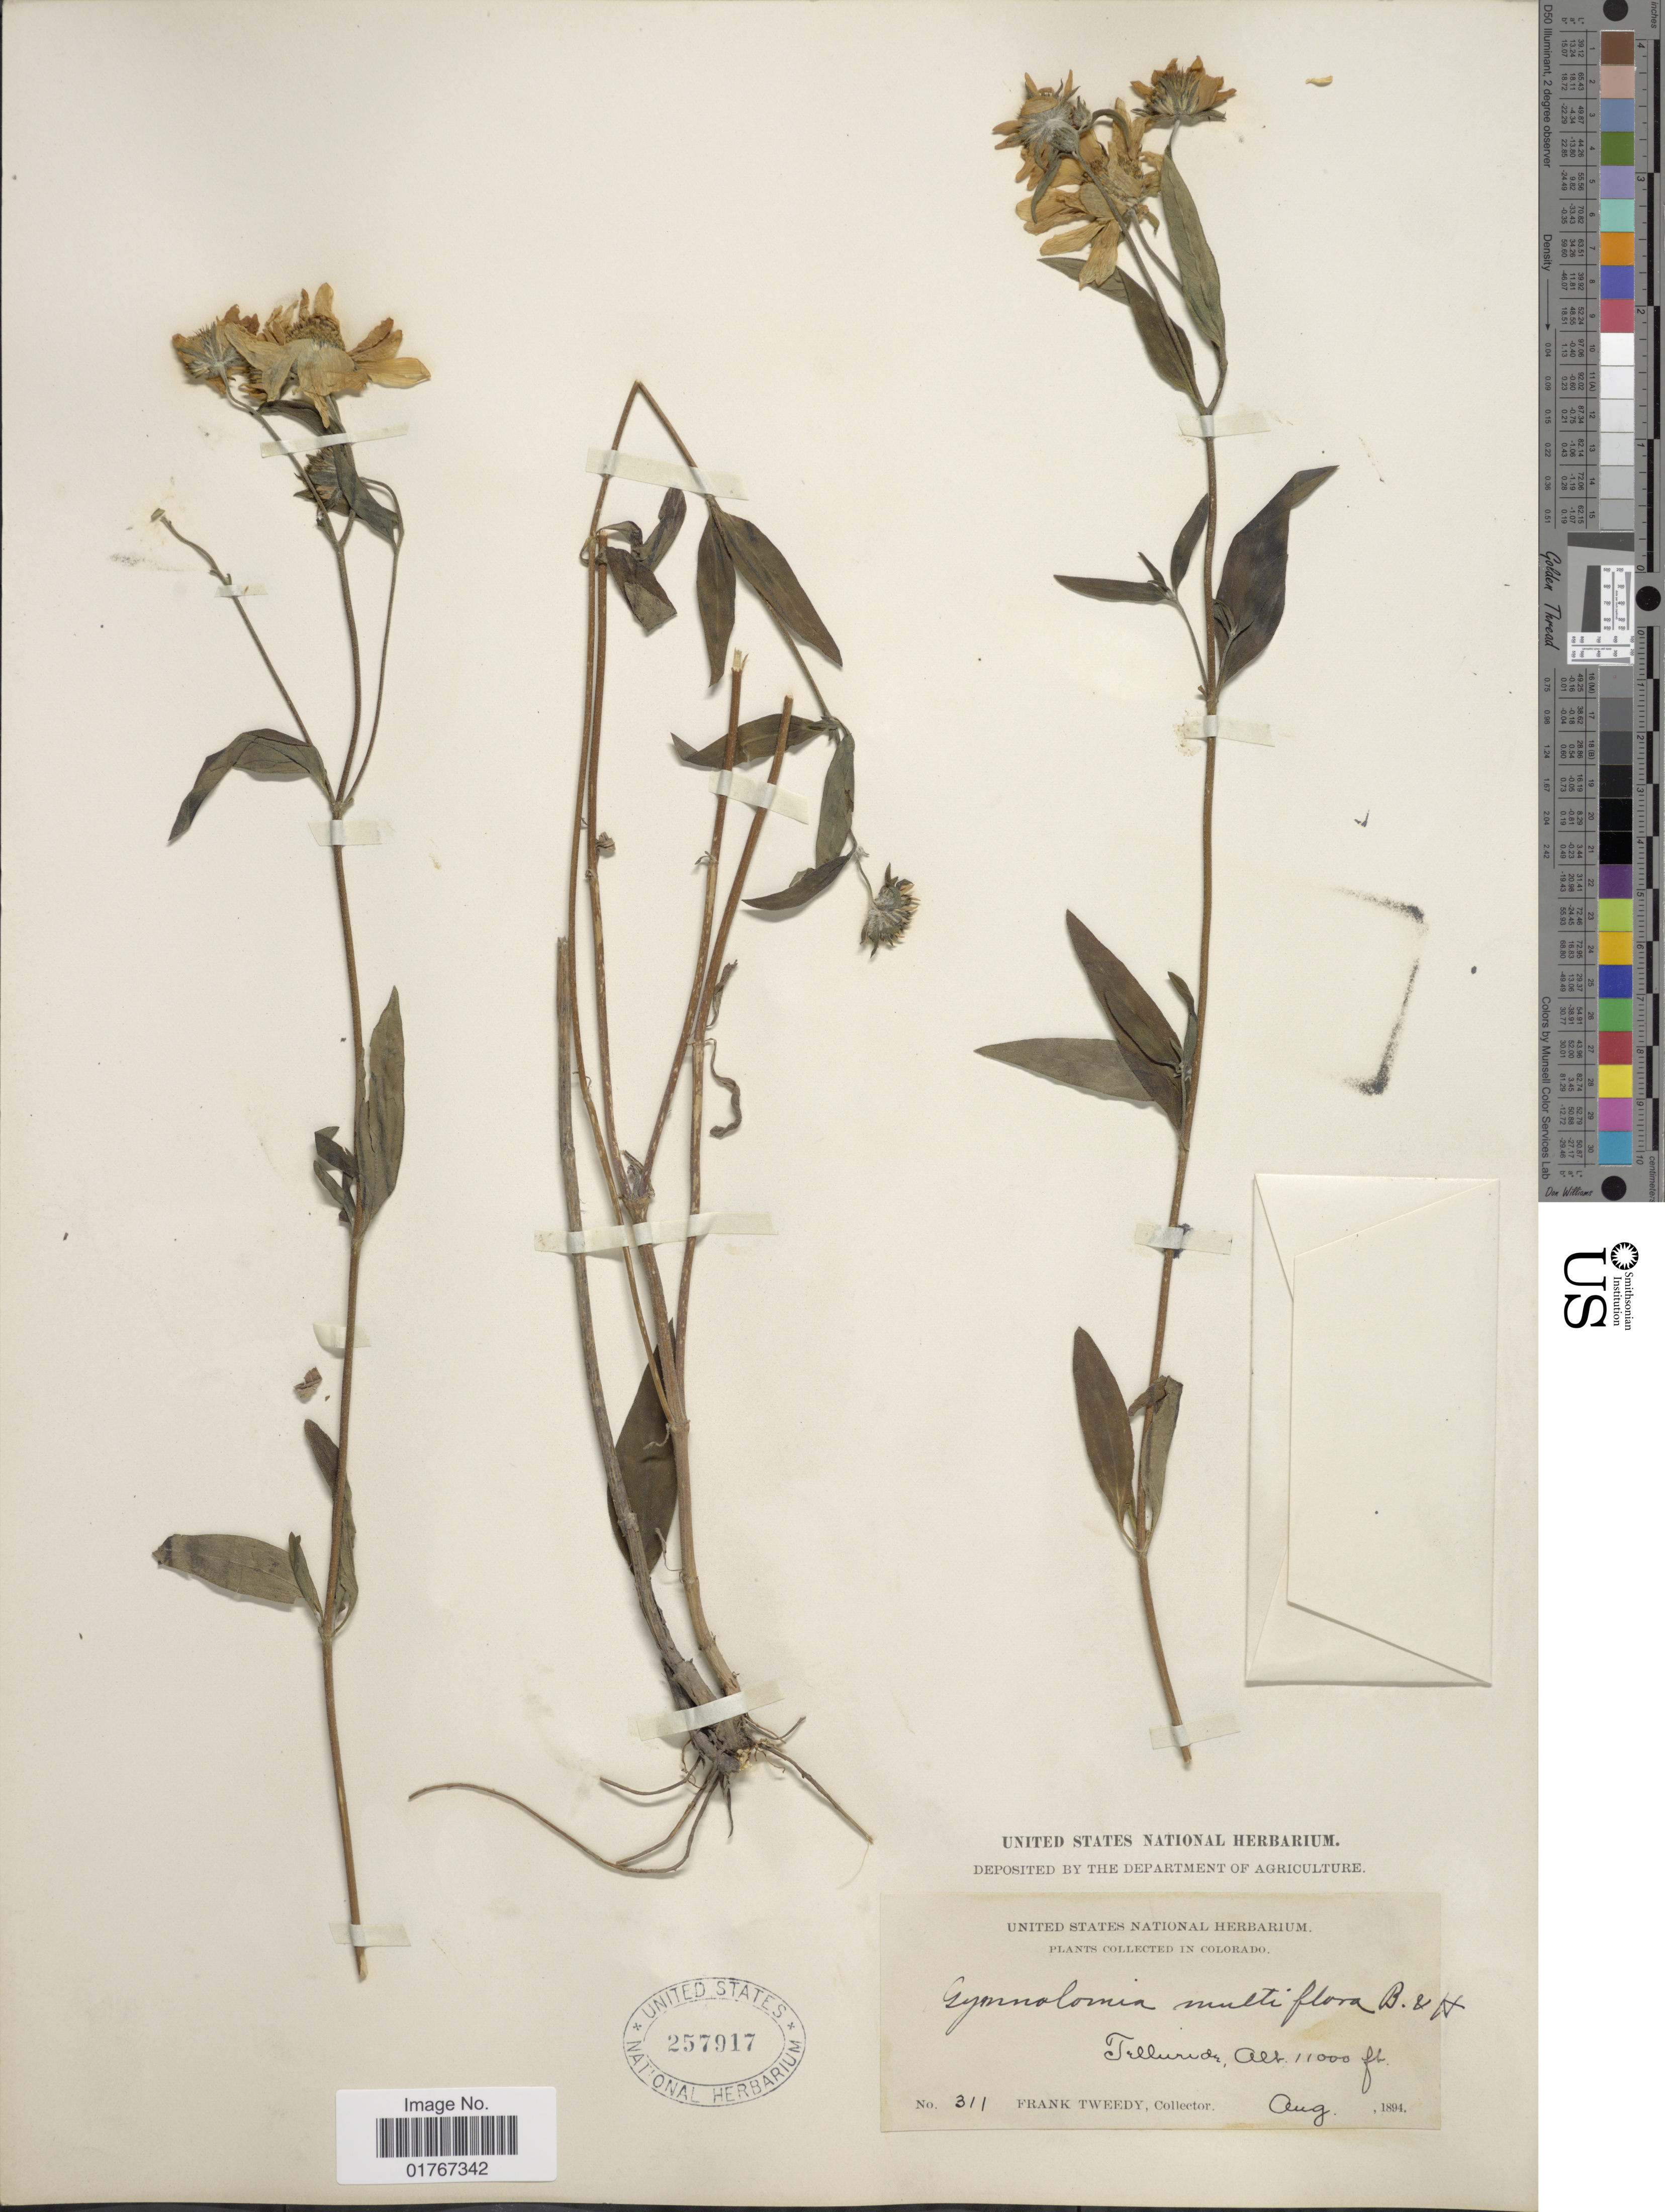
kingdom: Plantae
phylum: Tracheophyta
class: Magnoliopsida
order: Asterales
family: Asteraceae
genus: Heliomeris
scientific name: Heliomeris multiflora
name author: Nutt.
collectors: F. Tweedy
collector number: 311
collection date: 1894-08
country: United States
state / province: Colorado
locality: Telluride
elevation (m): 3353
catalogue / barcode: US 257917